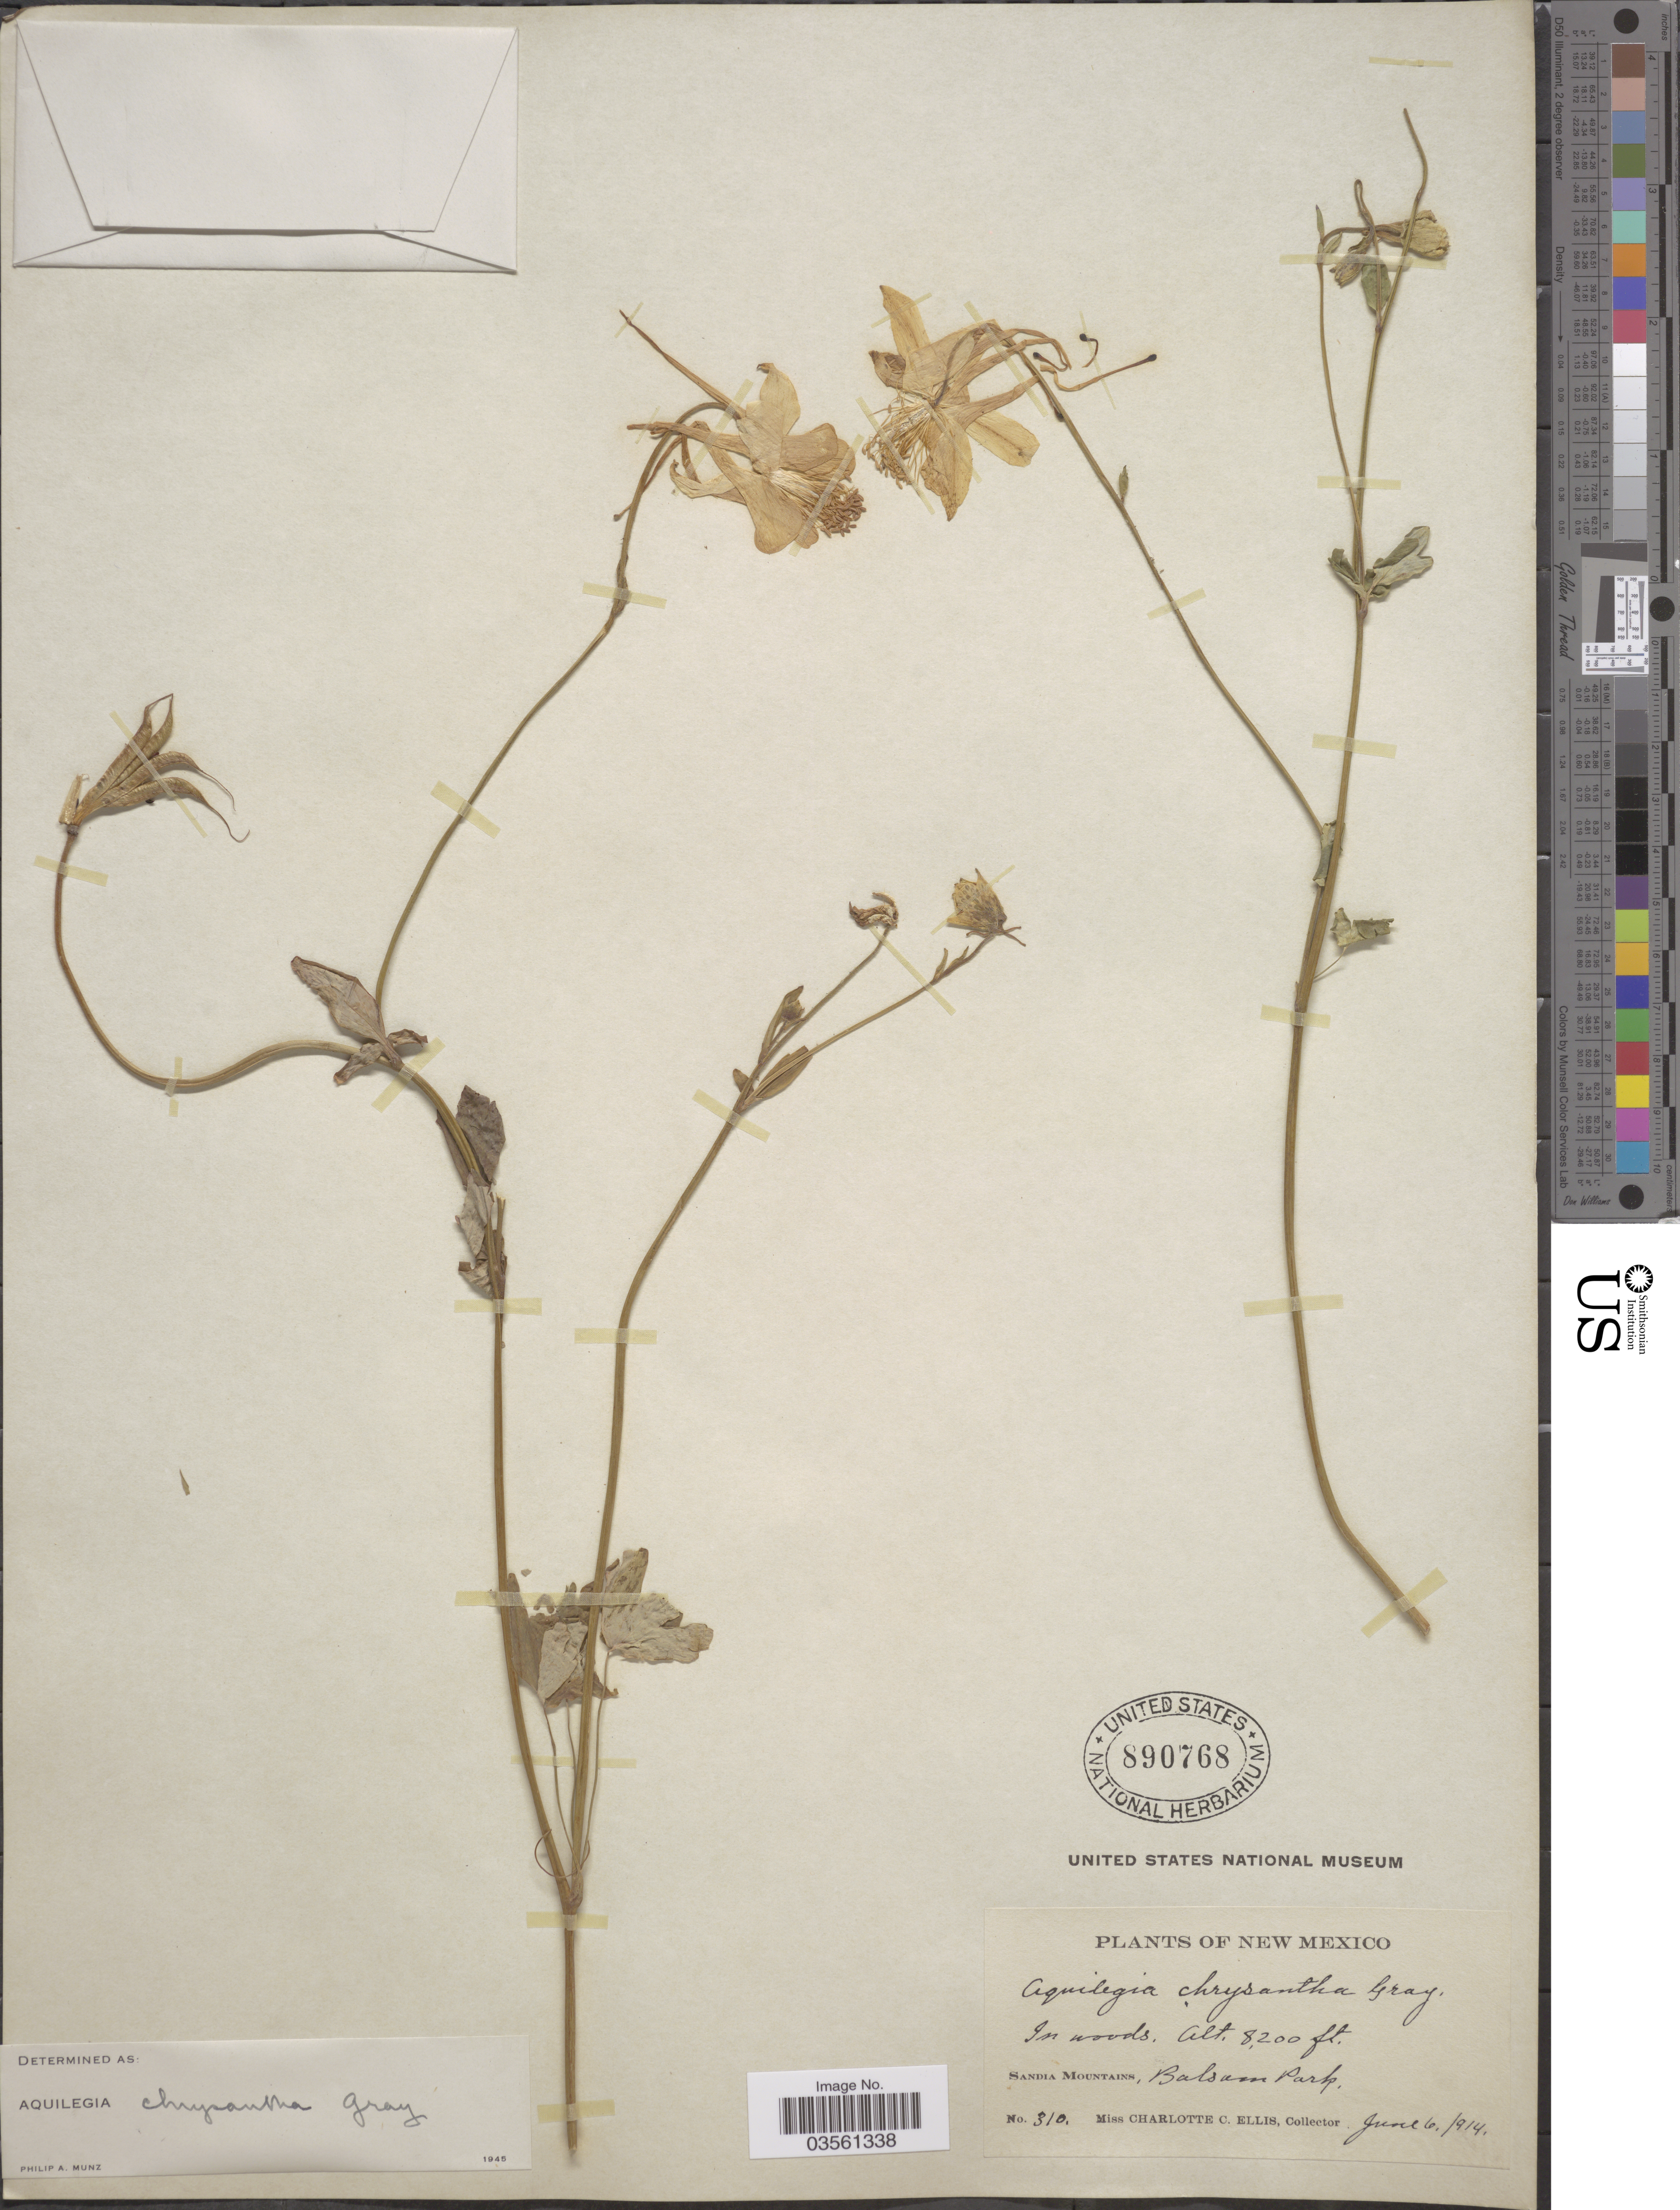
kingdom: Plantae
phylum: Tracheophyta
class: Magnoliopsida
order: Ranunculales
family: Ranunculaceae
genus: Aquilegia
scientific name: Aquilegia chrysantha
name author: A. Gray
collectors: C. C. Ellis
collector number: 310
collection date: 1914-06-06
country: United States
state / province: New Mexico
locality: Sandia Mountains, Balsam Park.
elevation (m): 2499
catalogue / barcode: US 890768